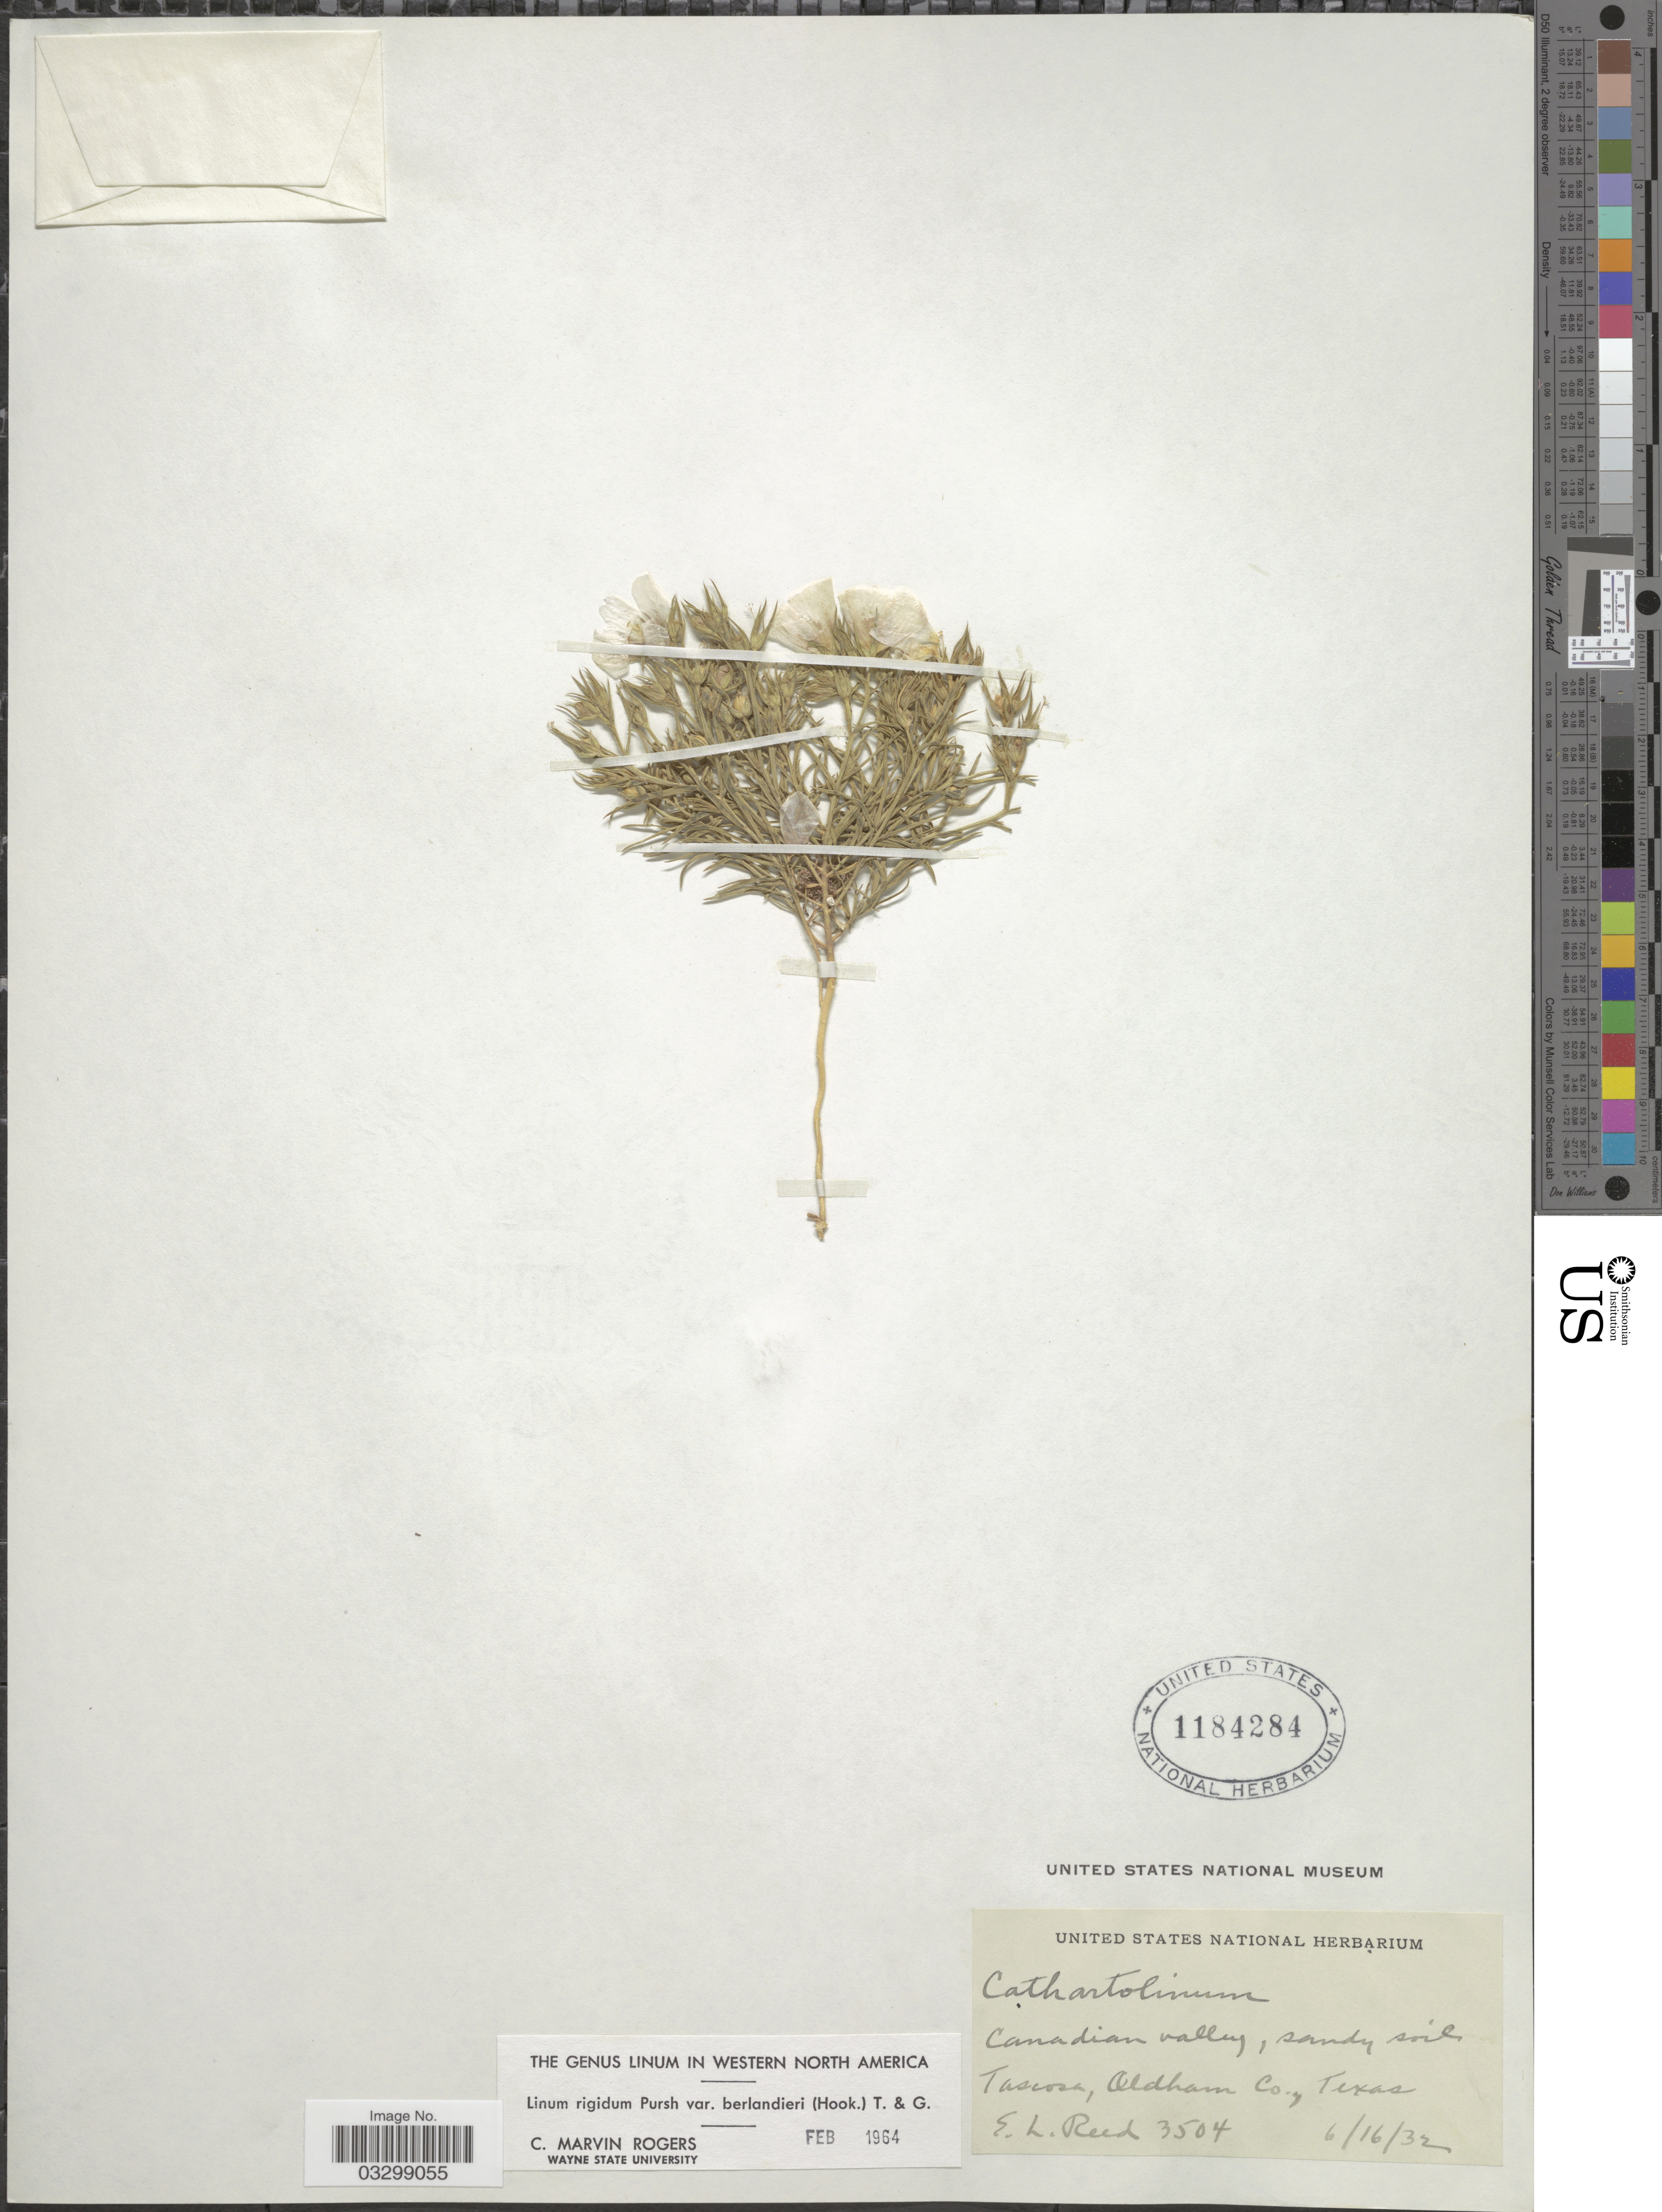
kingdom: Plantae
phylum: Tracheophyta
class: Magnoliopsida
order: Malpighiales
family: Linaceae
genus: Linum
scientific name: Linum rigidum var. berlandieri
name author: Pursh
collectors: E. Reed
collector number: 3504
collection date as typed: Transcribed d/m/y: 16/6/32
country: United States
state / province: Texas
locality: Canadian valley, Tascosa, Oldham Co.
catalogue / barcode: US 1184284